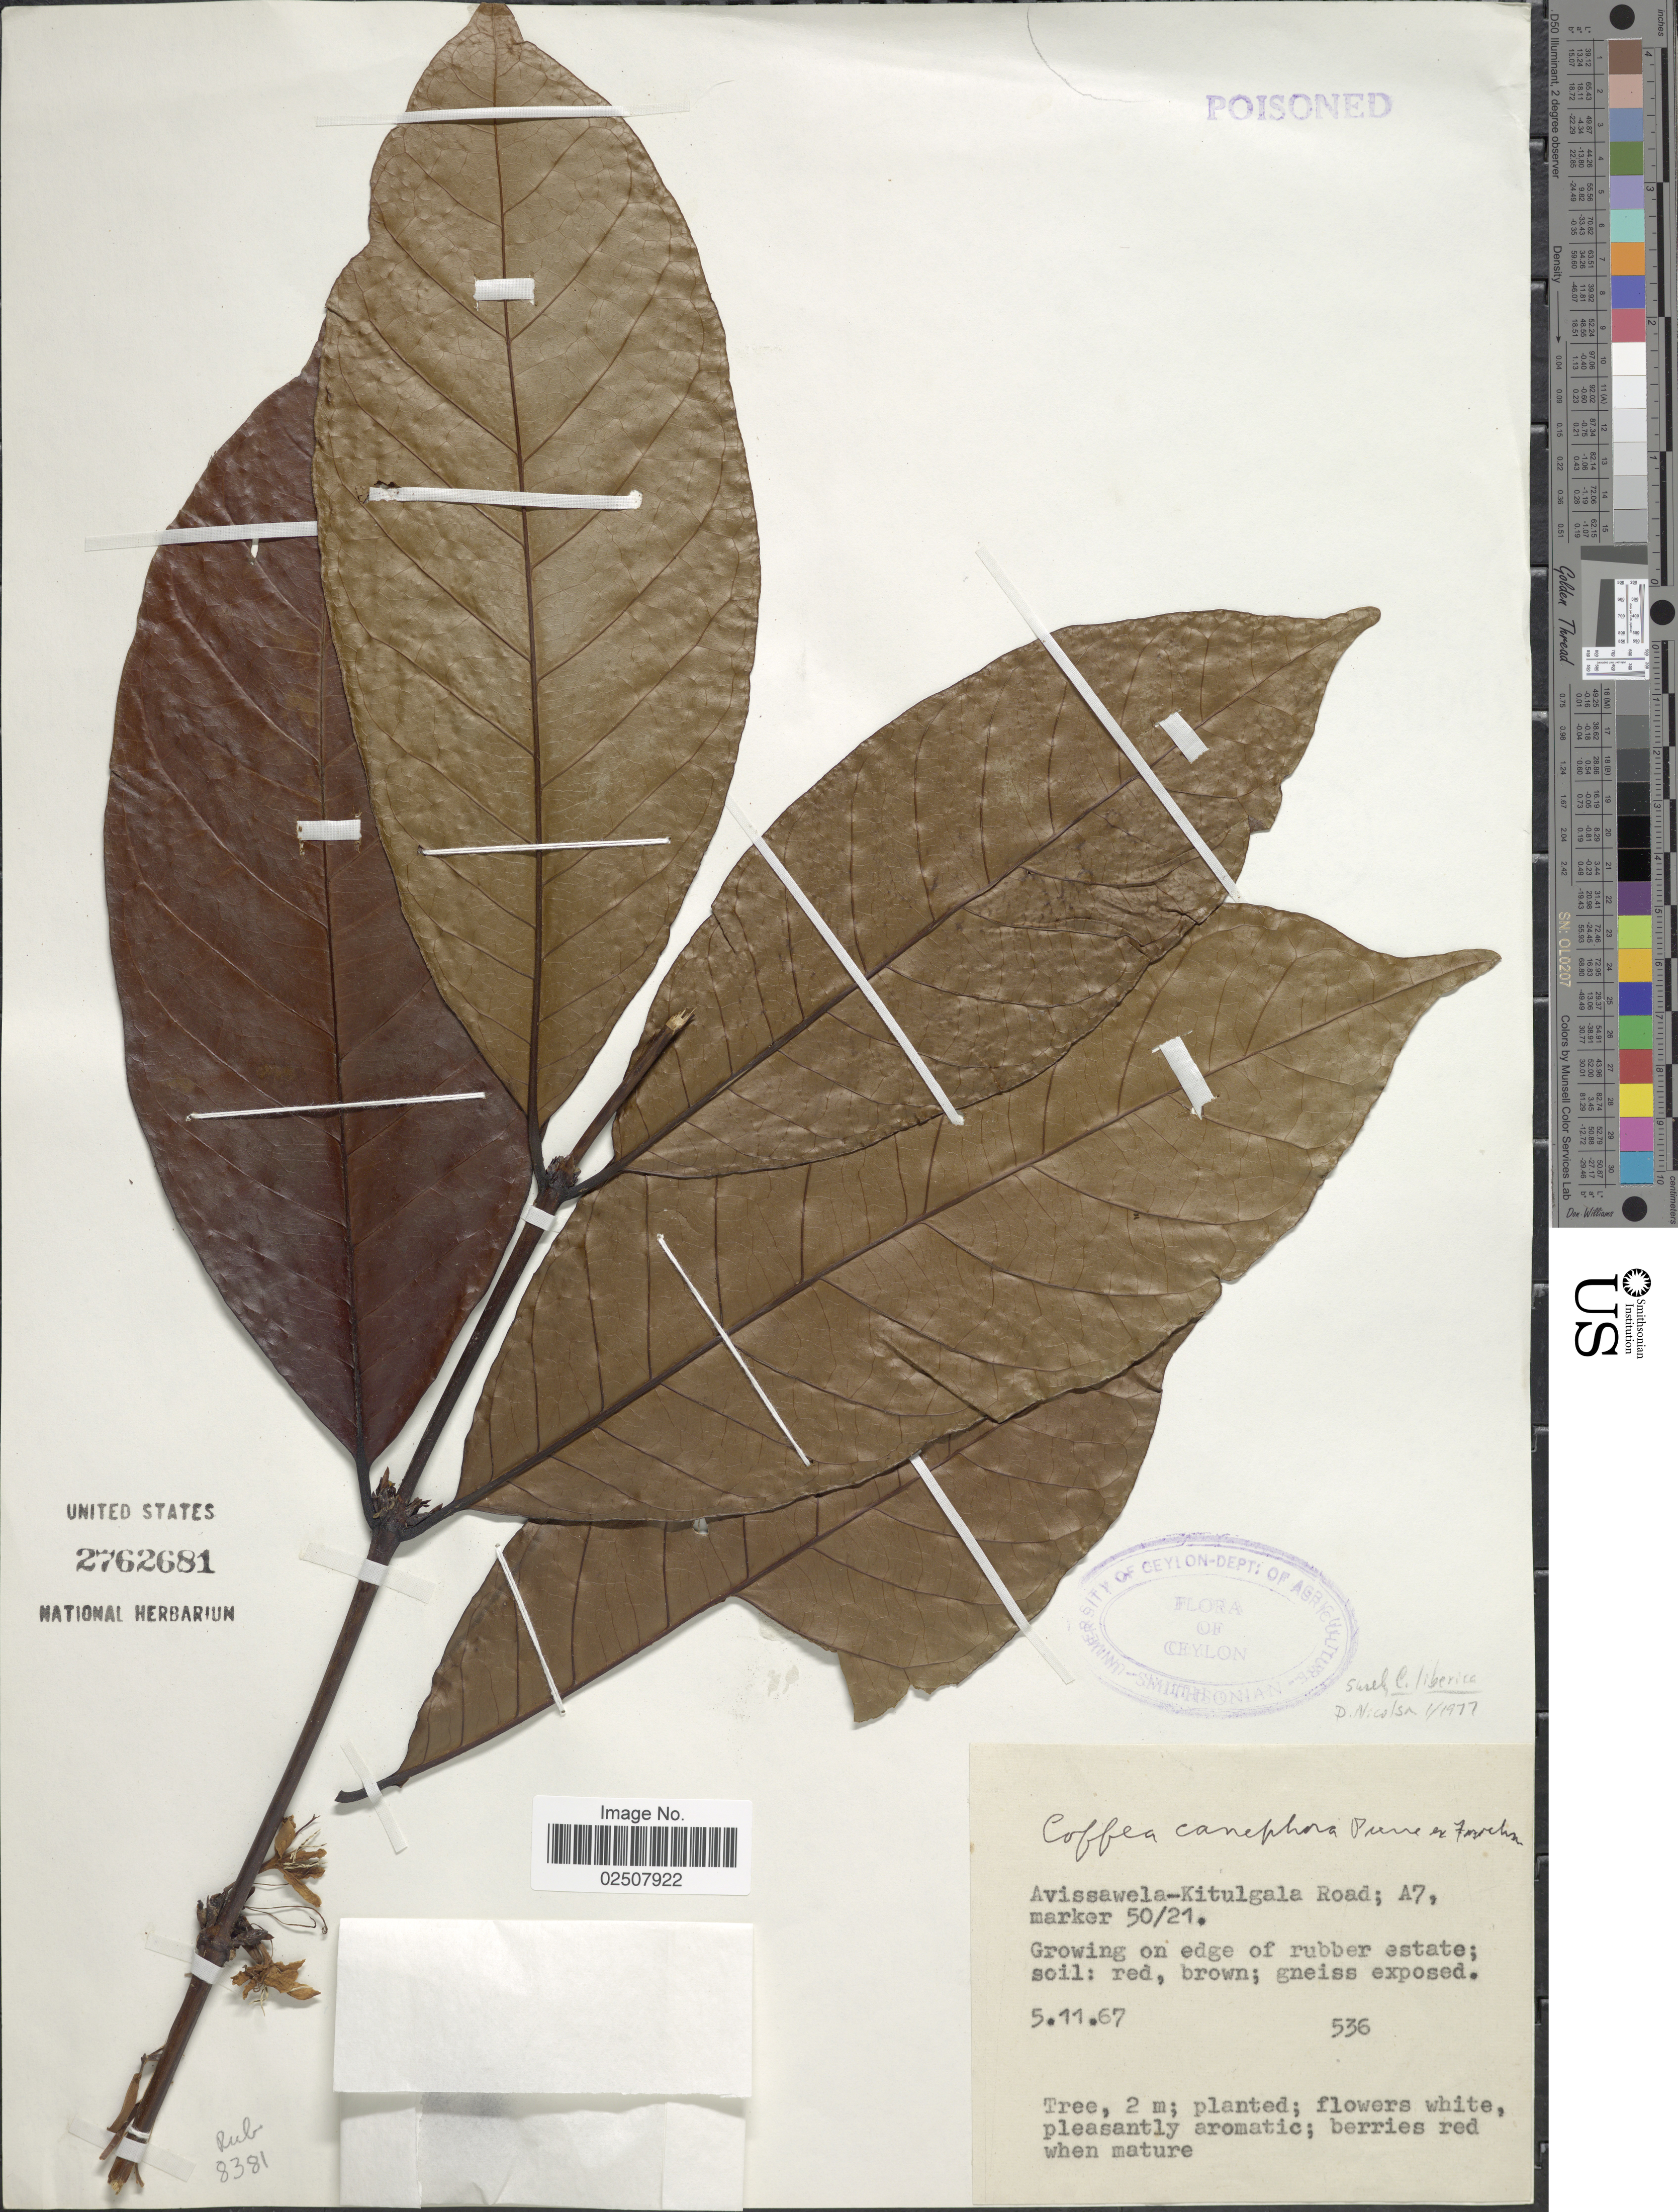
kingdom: Plantae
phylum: Tracheophyta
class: Magnoliopsida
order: Gentianales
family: Rubiaceae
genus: Coffea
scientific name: Coffea liberica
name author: Hiern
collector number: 536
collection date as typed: Transcribed d/m/y: 5/11/67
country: Sri Lanka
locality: Avissawela-Kitulgala Road; A7, marker 50/21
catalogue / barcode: US 2762681